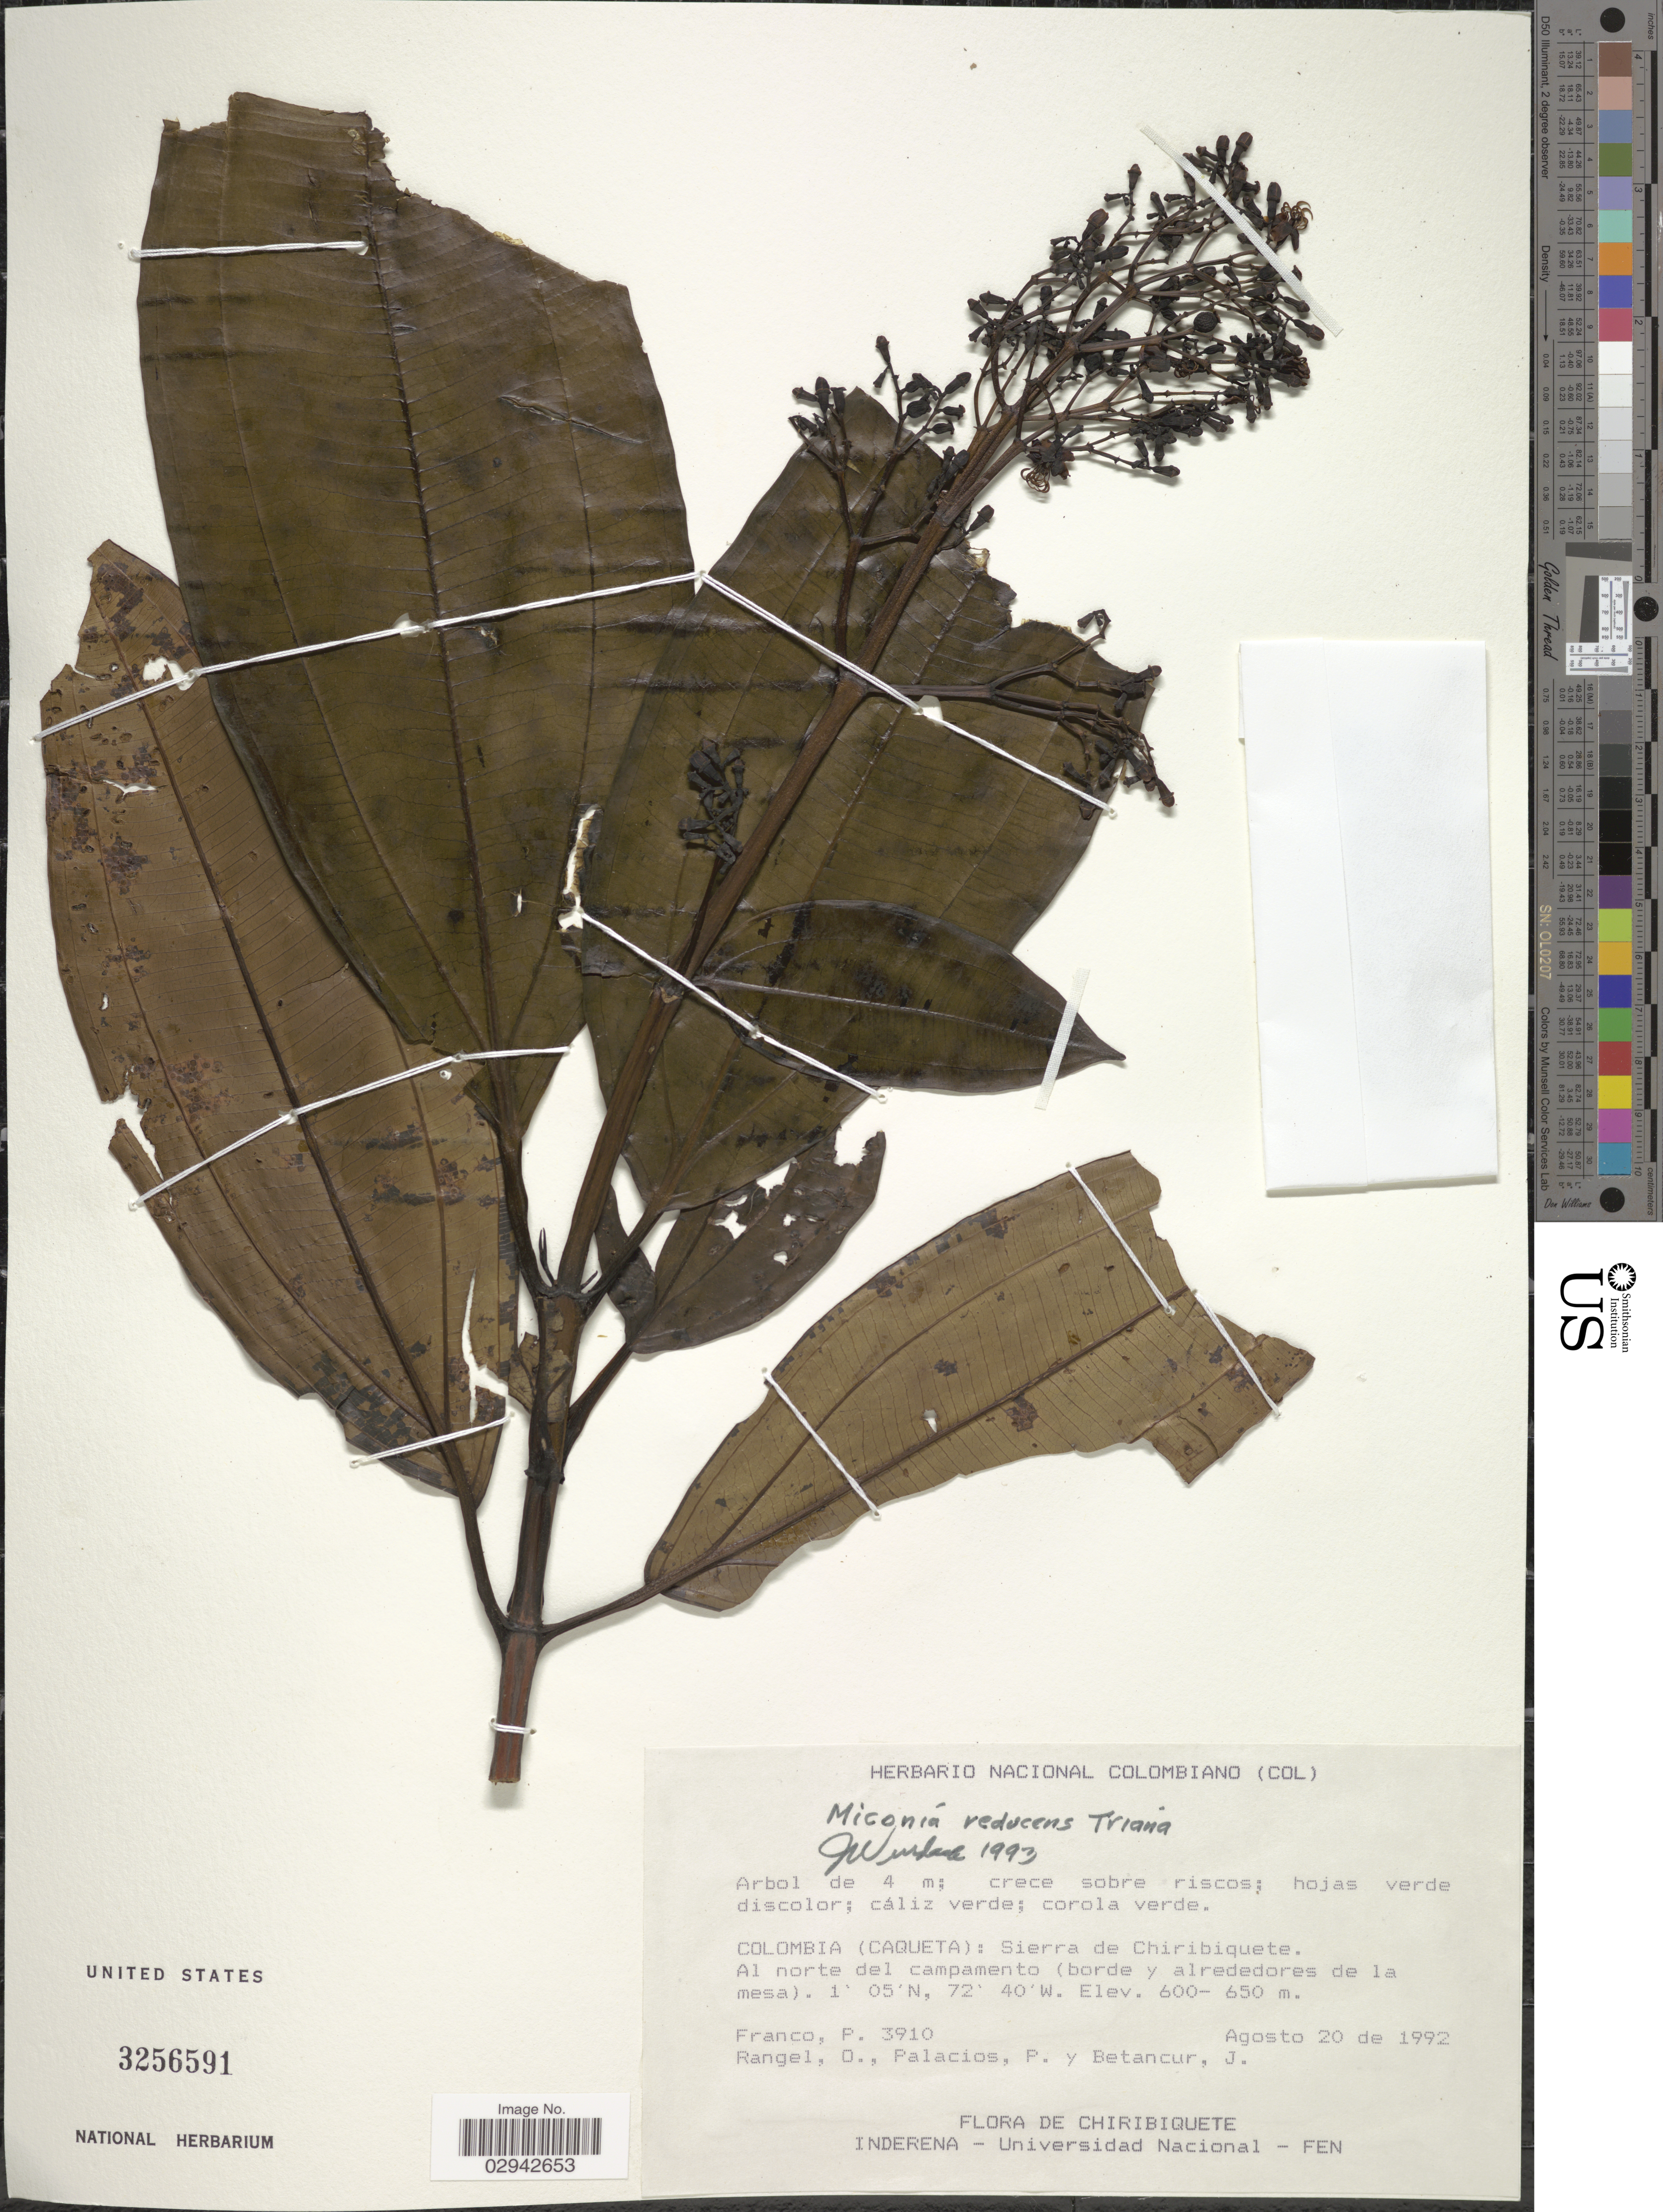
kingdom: Plantae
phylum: Tracheophyta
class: Magnoliopsida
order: Myrtales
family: Melastomataceae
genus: Miconia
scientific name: Miconia reducens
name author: Triana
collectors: P. Franco, O. Rangel, P. Palacios & J. Betancur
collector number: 3910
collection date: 1992-08-20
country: Colombia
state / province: Caquetá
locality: Sierra de Chiribiquete, Al norte del campamento (borde y alrededores de la mesa).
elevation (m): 600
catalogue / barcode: US 3256591